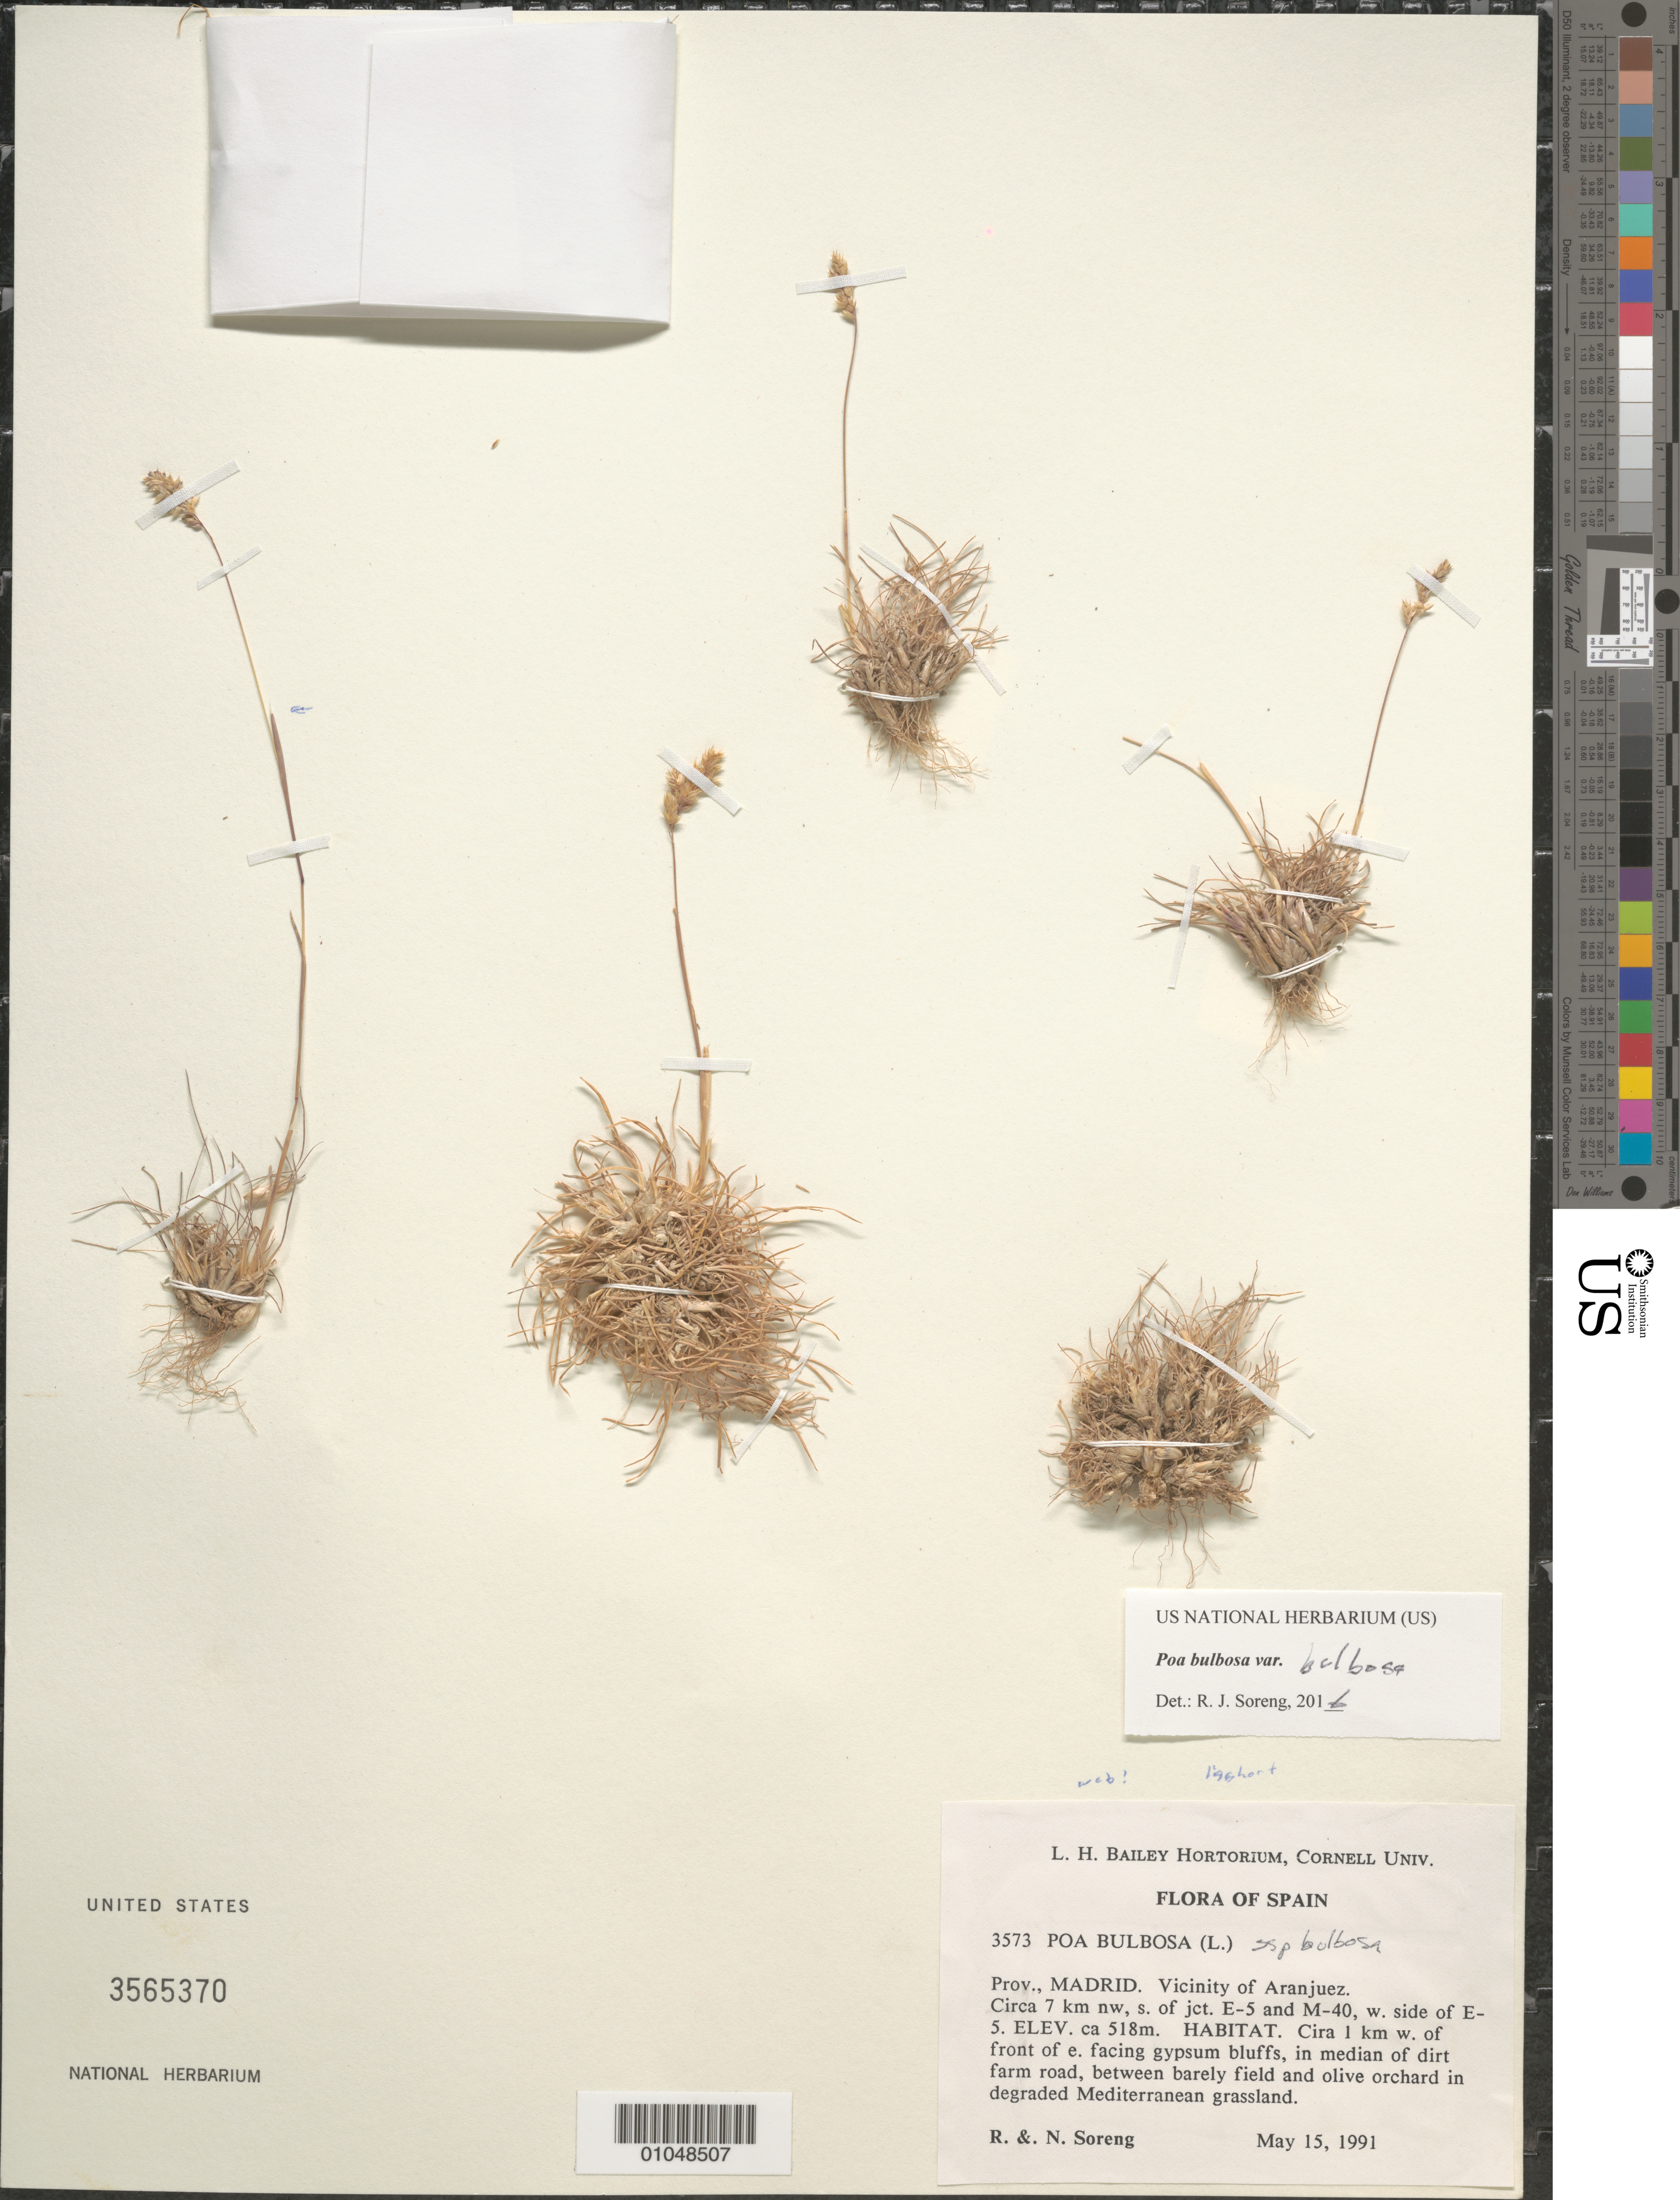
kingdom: Plantae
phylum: Tracheophyta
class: Liliopsida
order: Poales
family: Poaceae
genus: Poa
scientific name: Poa bulbosa subsp. bulbosa var. bulbosa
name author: L.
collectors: R. J. Soreng & N. L. Soreng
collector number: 3573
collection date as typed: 15 May 1991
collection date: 1991-05-15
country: Spain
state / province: Madrid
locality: Aranjuez vicinity. Circa 7 km NW, S of jct. E-5 and M-40, W side of E-5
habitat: In median of dirt farm road, between barely field and olive orchard in degraded Mediterranean grassland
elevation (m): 518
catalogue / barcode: US 3565370